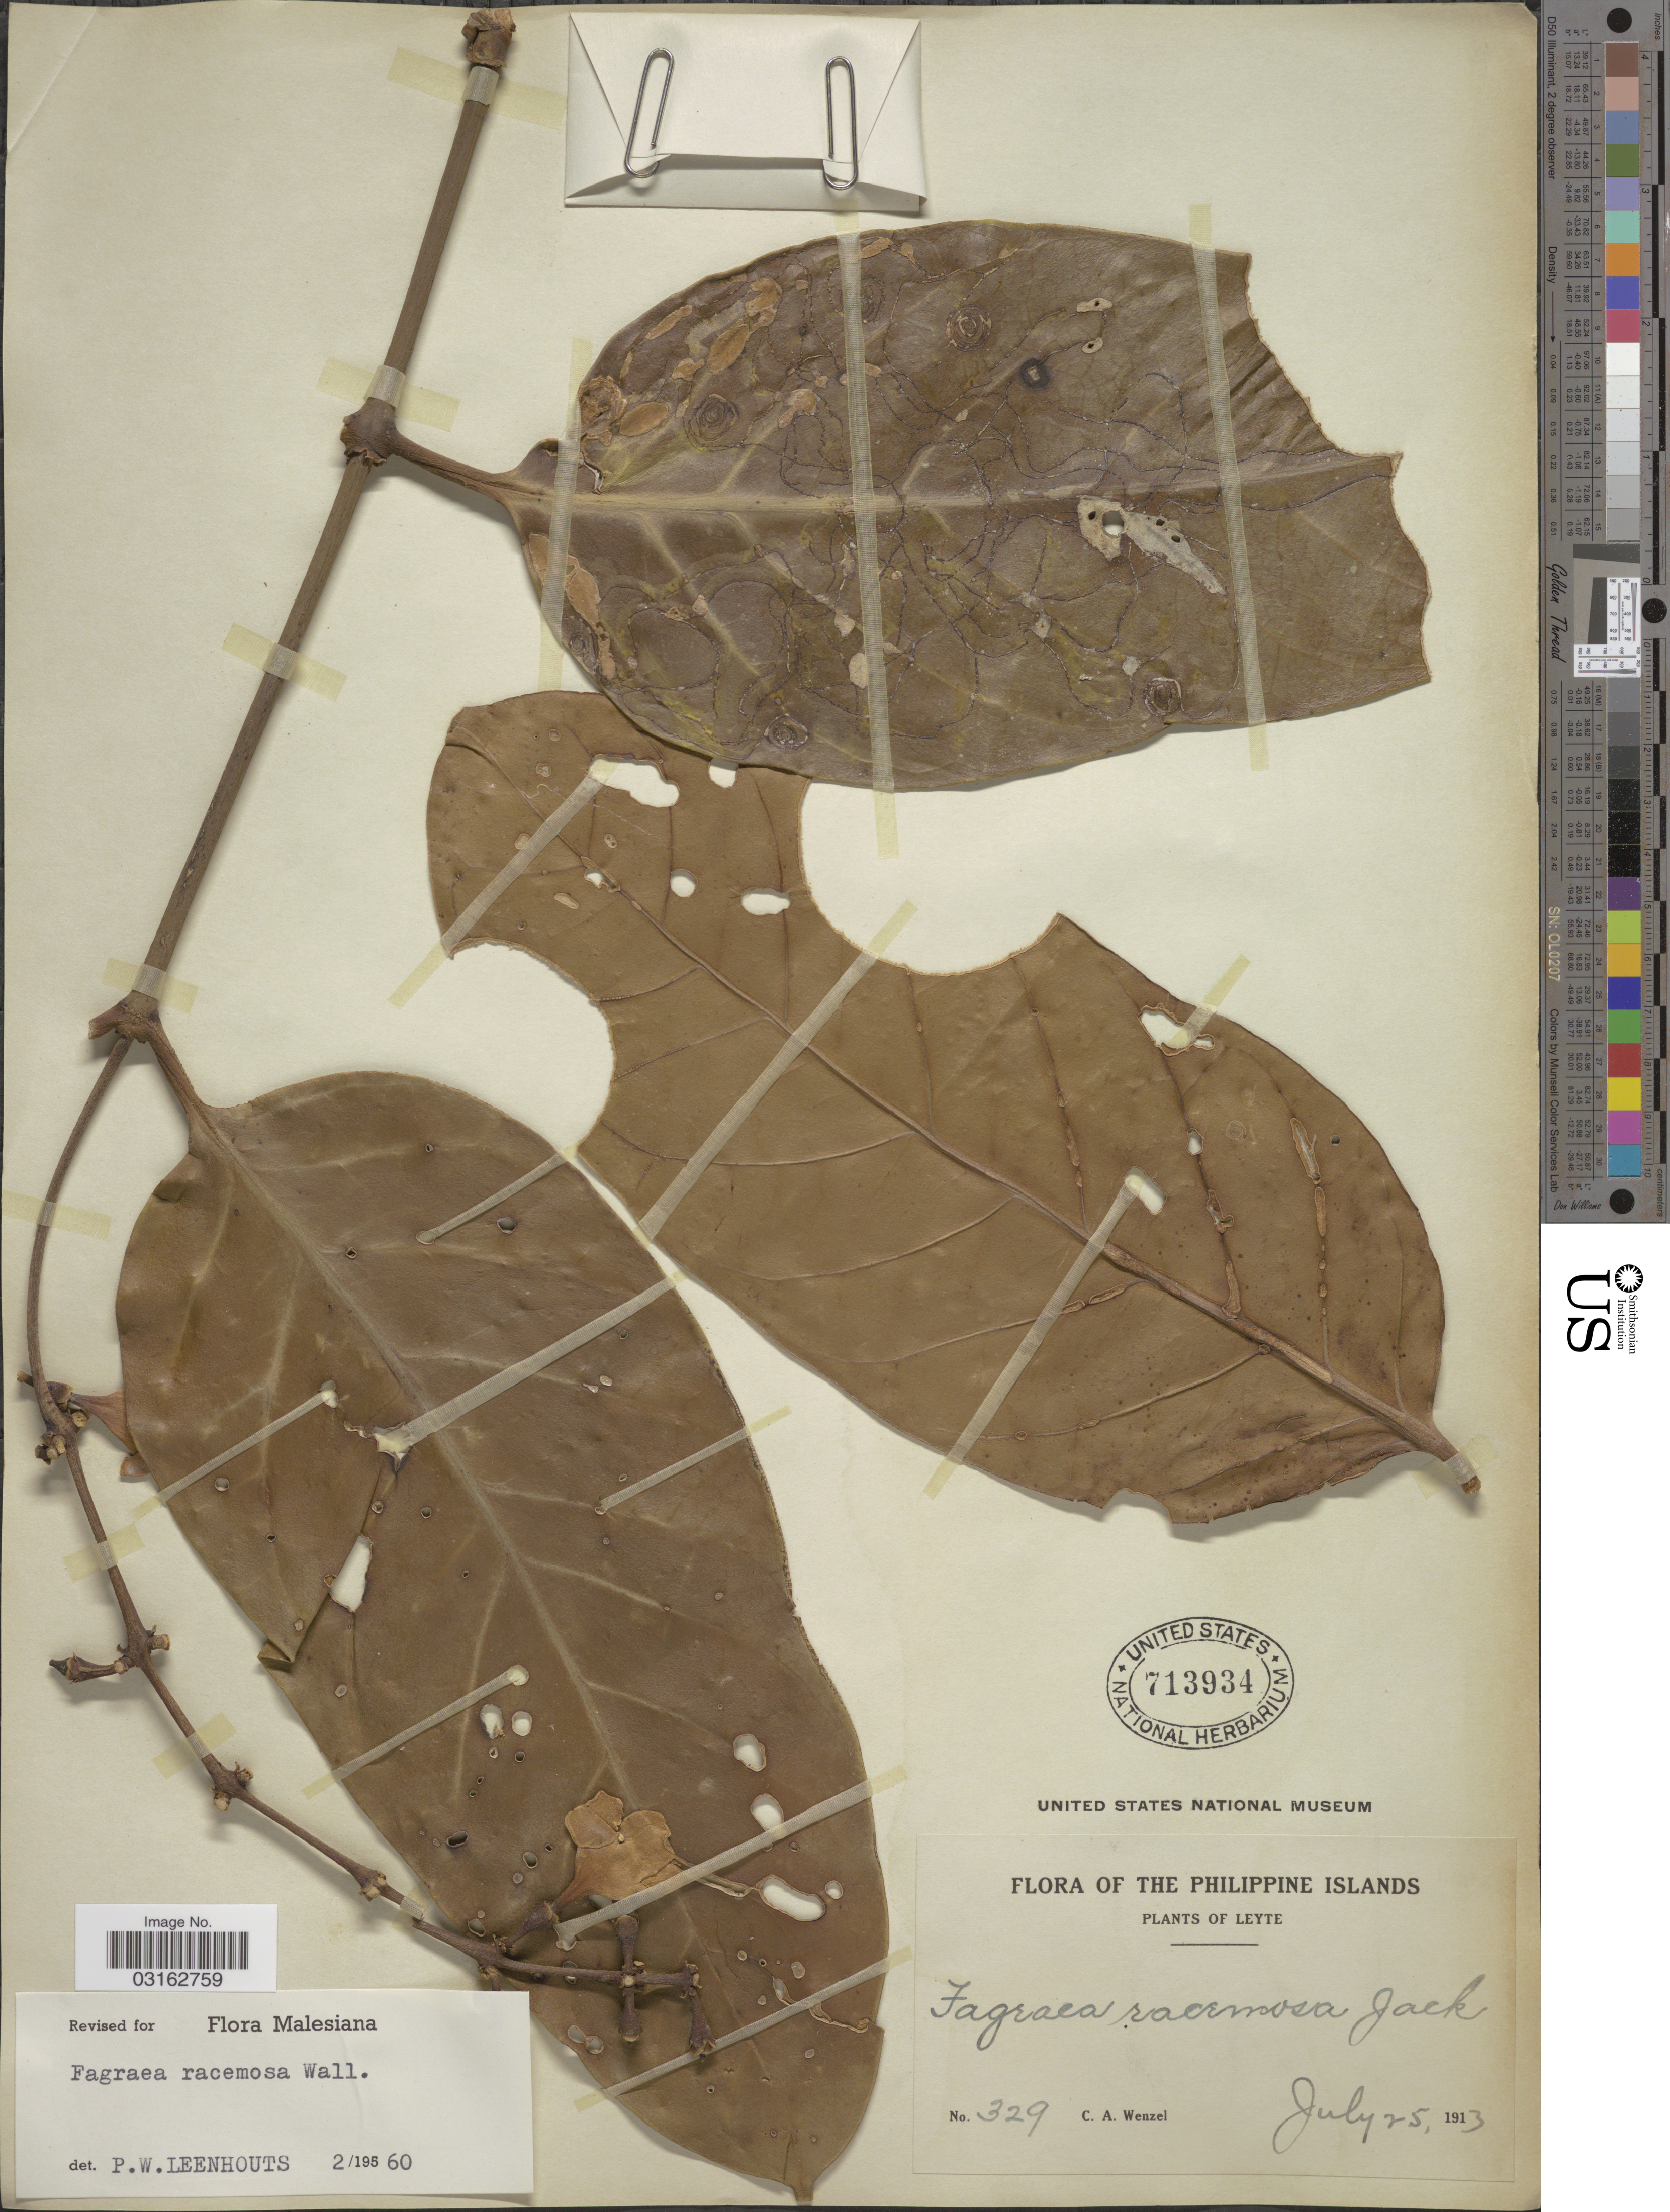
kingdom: Plantae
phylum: Tracheophyta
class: Magnoliopsida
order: Gentianales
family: Gentianaceae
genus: Fagraea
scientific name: Fagraea racemosa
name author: Jack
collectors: C. Wenzel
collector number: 329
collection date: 1913-07-25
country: Philippines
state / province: Eastern Visayas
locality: Leyte.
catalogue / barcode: US 713934